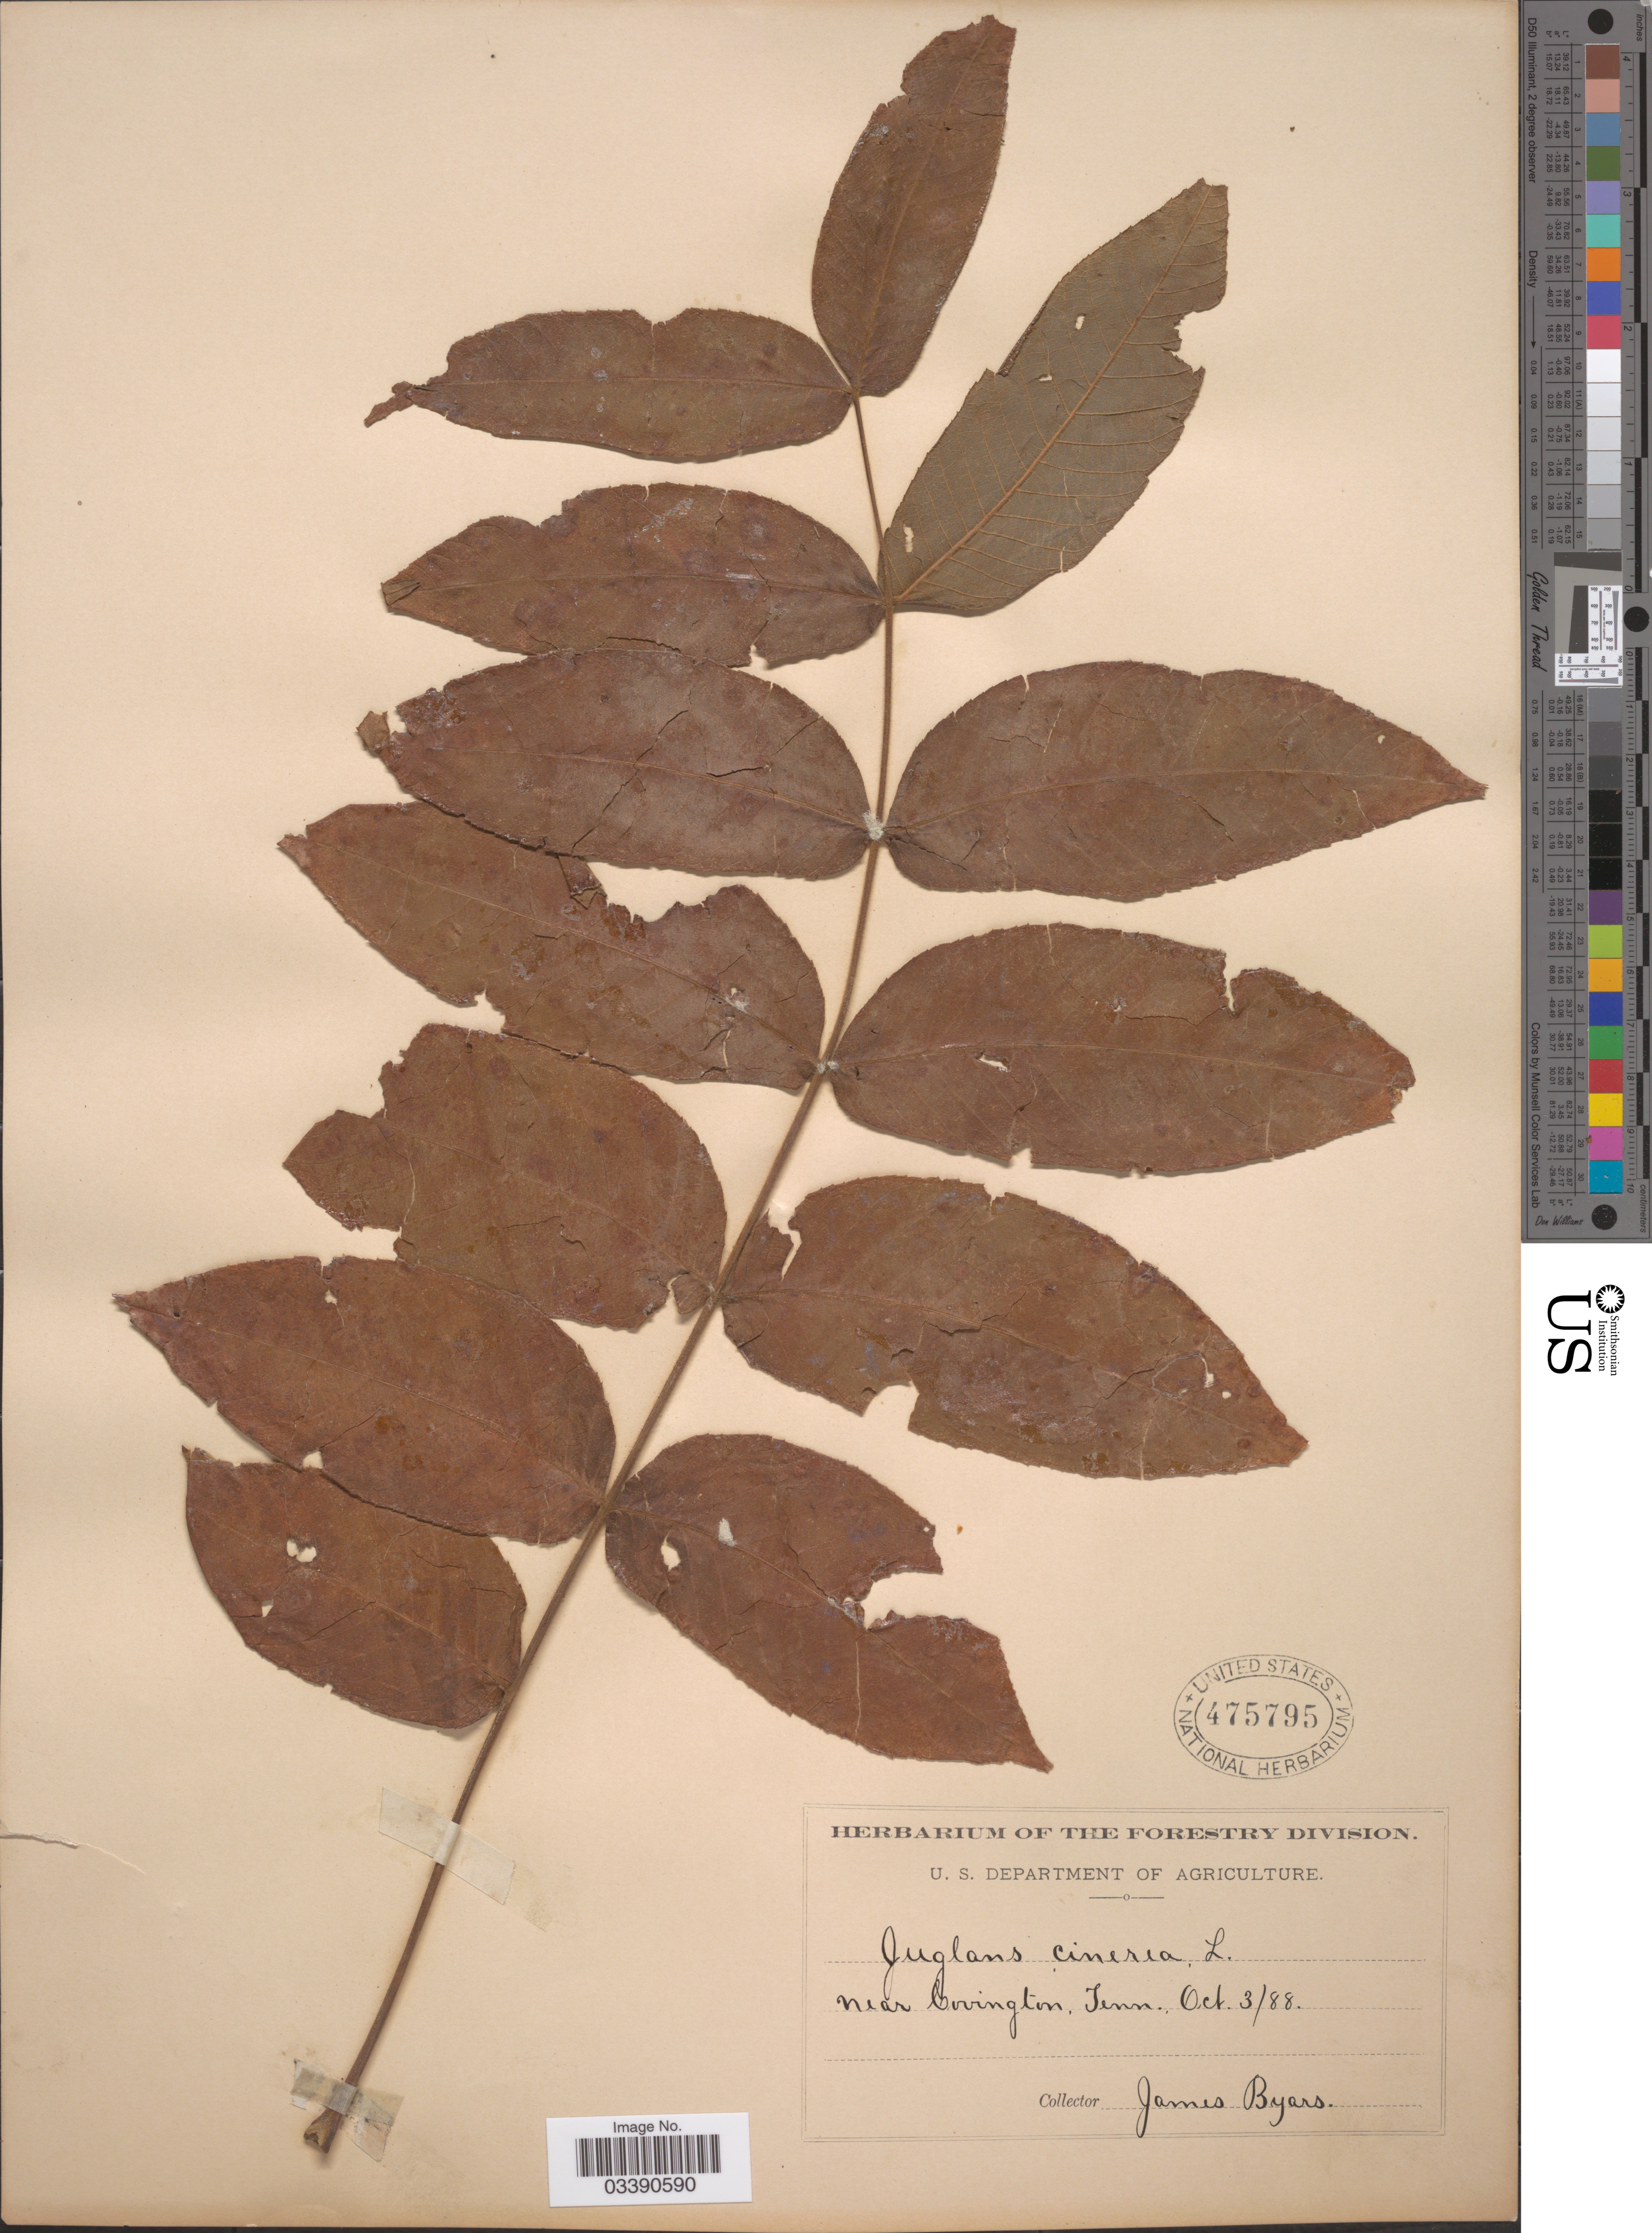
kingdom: Plantae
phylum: Tracheophyta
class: Magnoliopsida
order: Fagales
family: Juglandaceae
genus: Juglans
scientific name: Juglans cinerea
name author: L.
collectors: J. Byars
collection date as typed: Transcribed d/m/y: 3/10/88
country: United States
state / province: Tennessee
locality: Near Covington.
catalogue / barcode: US 475795